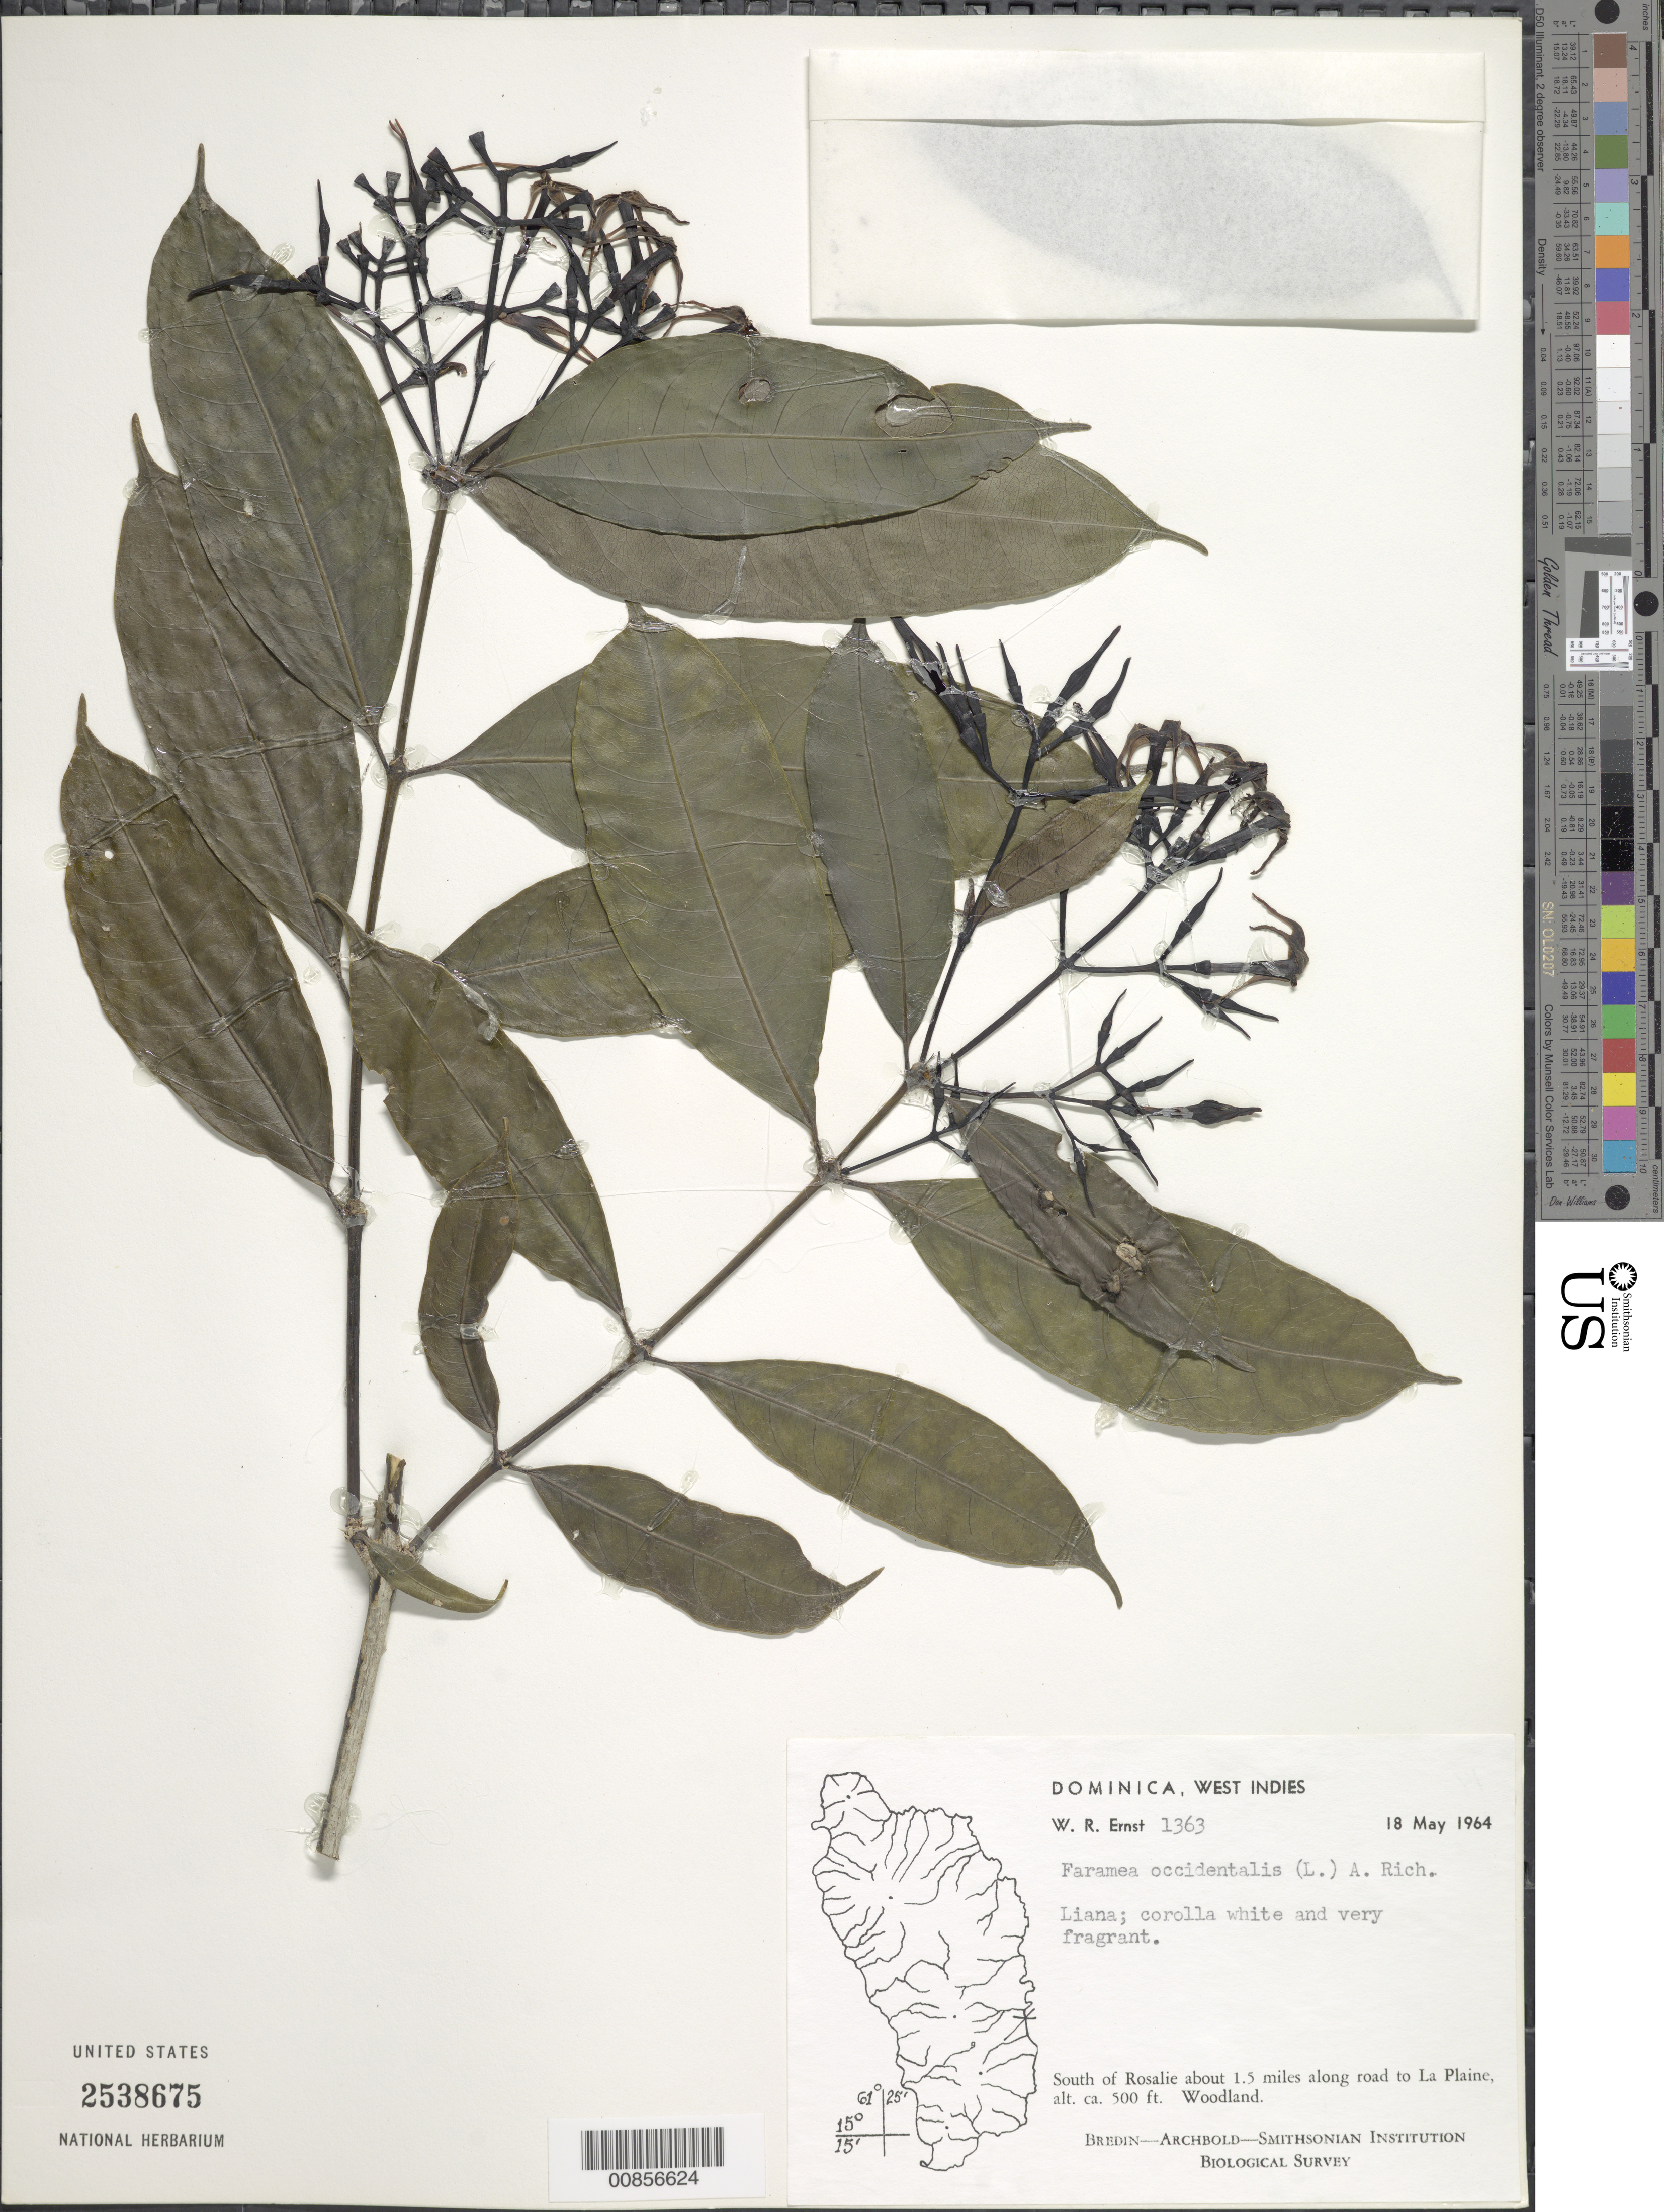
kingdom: Plantae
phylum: Tracheophyta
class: Magnoliopsida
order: Gentianales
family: Rubiaceae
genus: Faramea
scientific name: Faramea occidentalis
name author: (L.) A. Rich.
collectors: W. R. Ernst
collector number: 1363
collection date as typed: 18 May 1964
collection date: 1964-05-18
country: Dominica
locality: South of Rosalie, about 1.5 miles along road to la Plaine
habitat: Woodland. Along road.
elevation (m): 152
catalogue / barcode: US 2538675